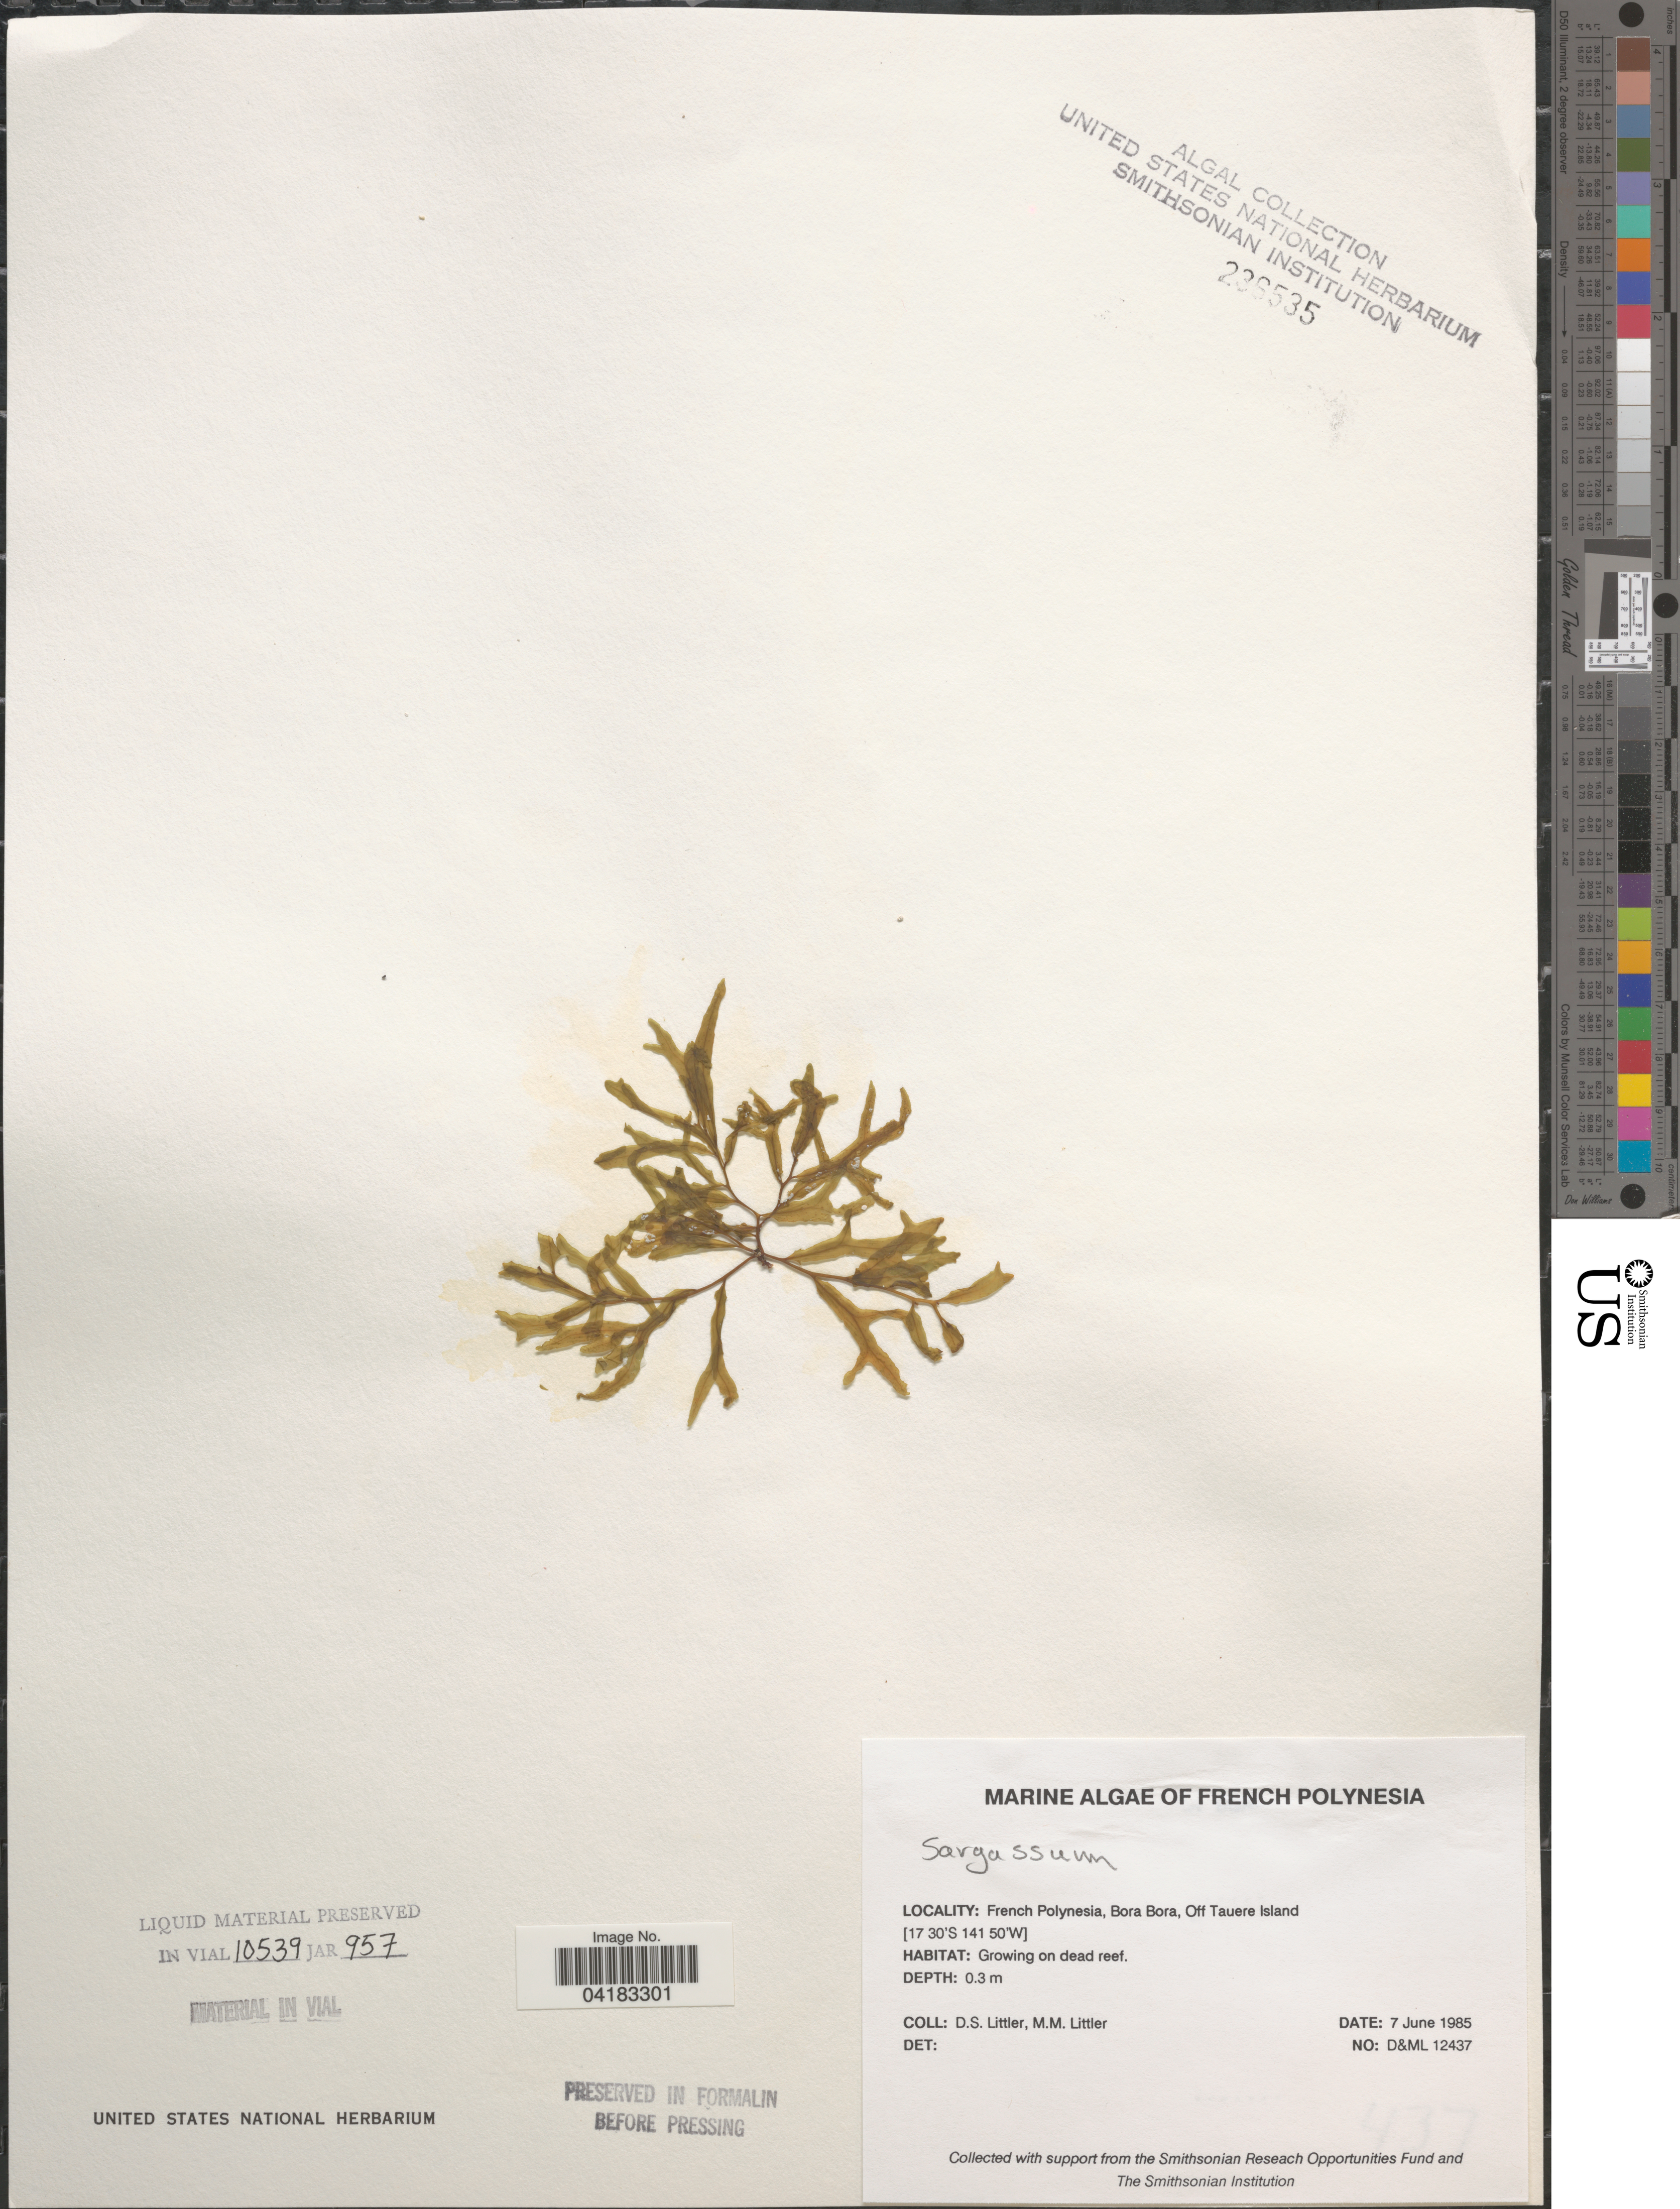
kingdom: Chromista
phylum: Ochrophyta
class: Phaeophyceae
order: Fucales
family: Sargassaceae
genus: Sargassum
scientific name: Sargassum sp.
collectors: D. S. Littler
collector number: D&ML12437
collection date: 1985-06-07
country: French Polynesia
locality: Bora Bora, Off Tauere Island.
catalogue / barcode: US 236535